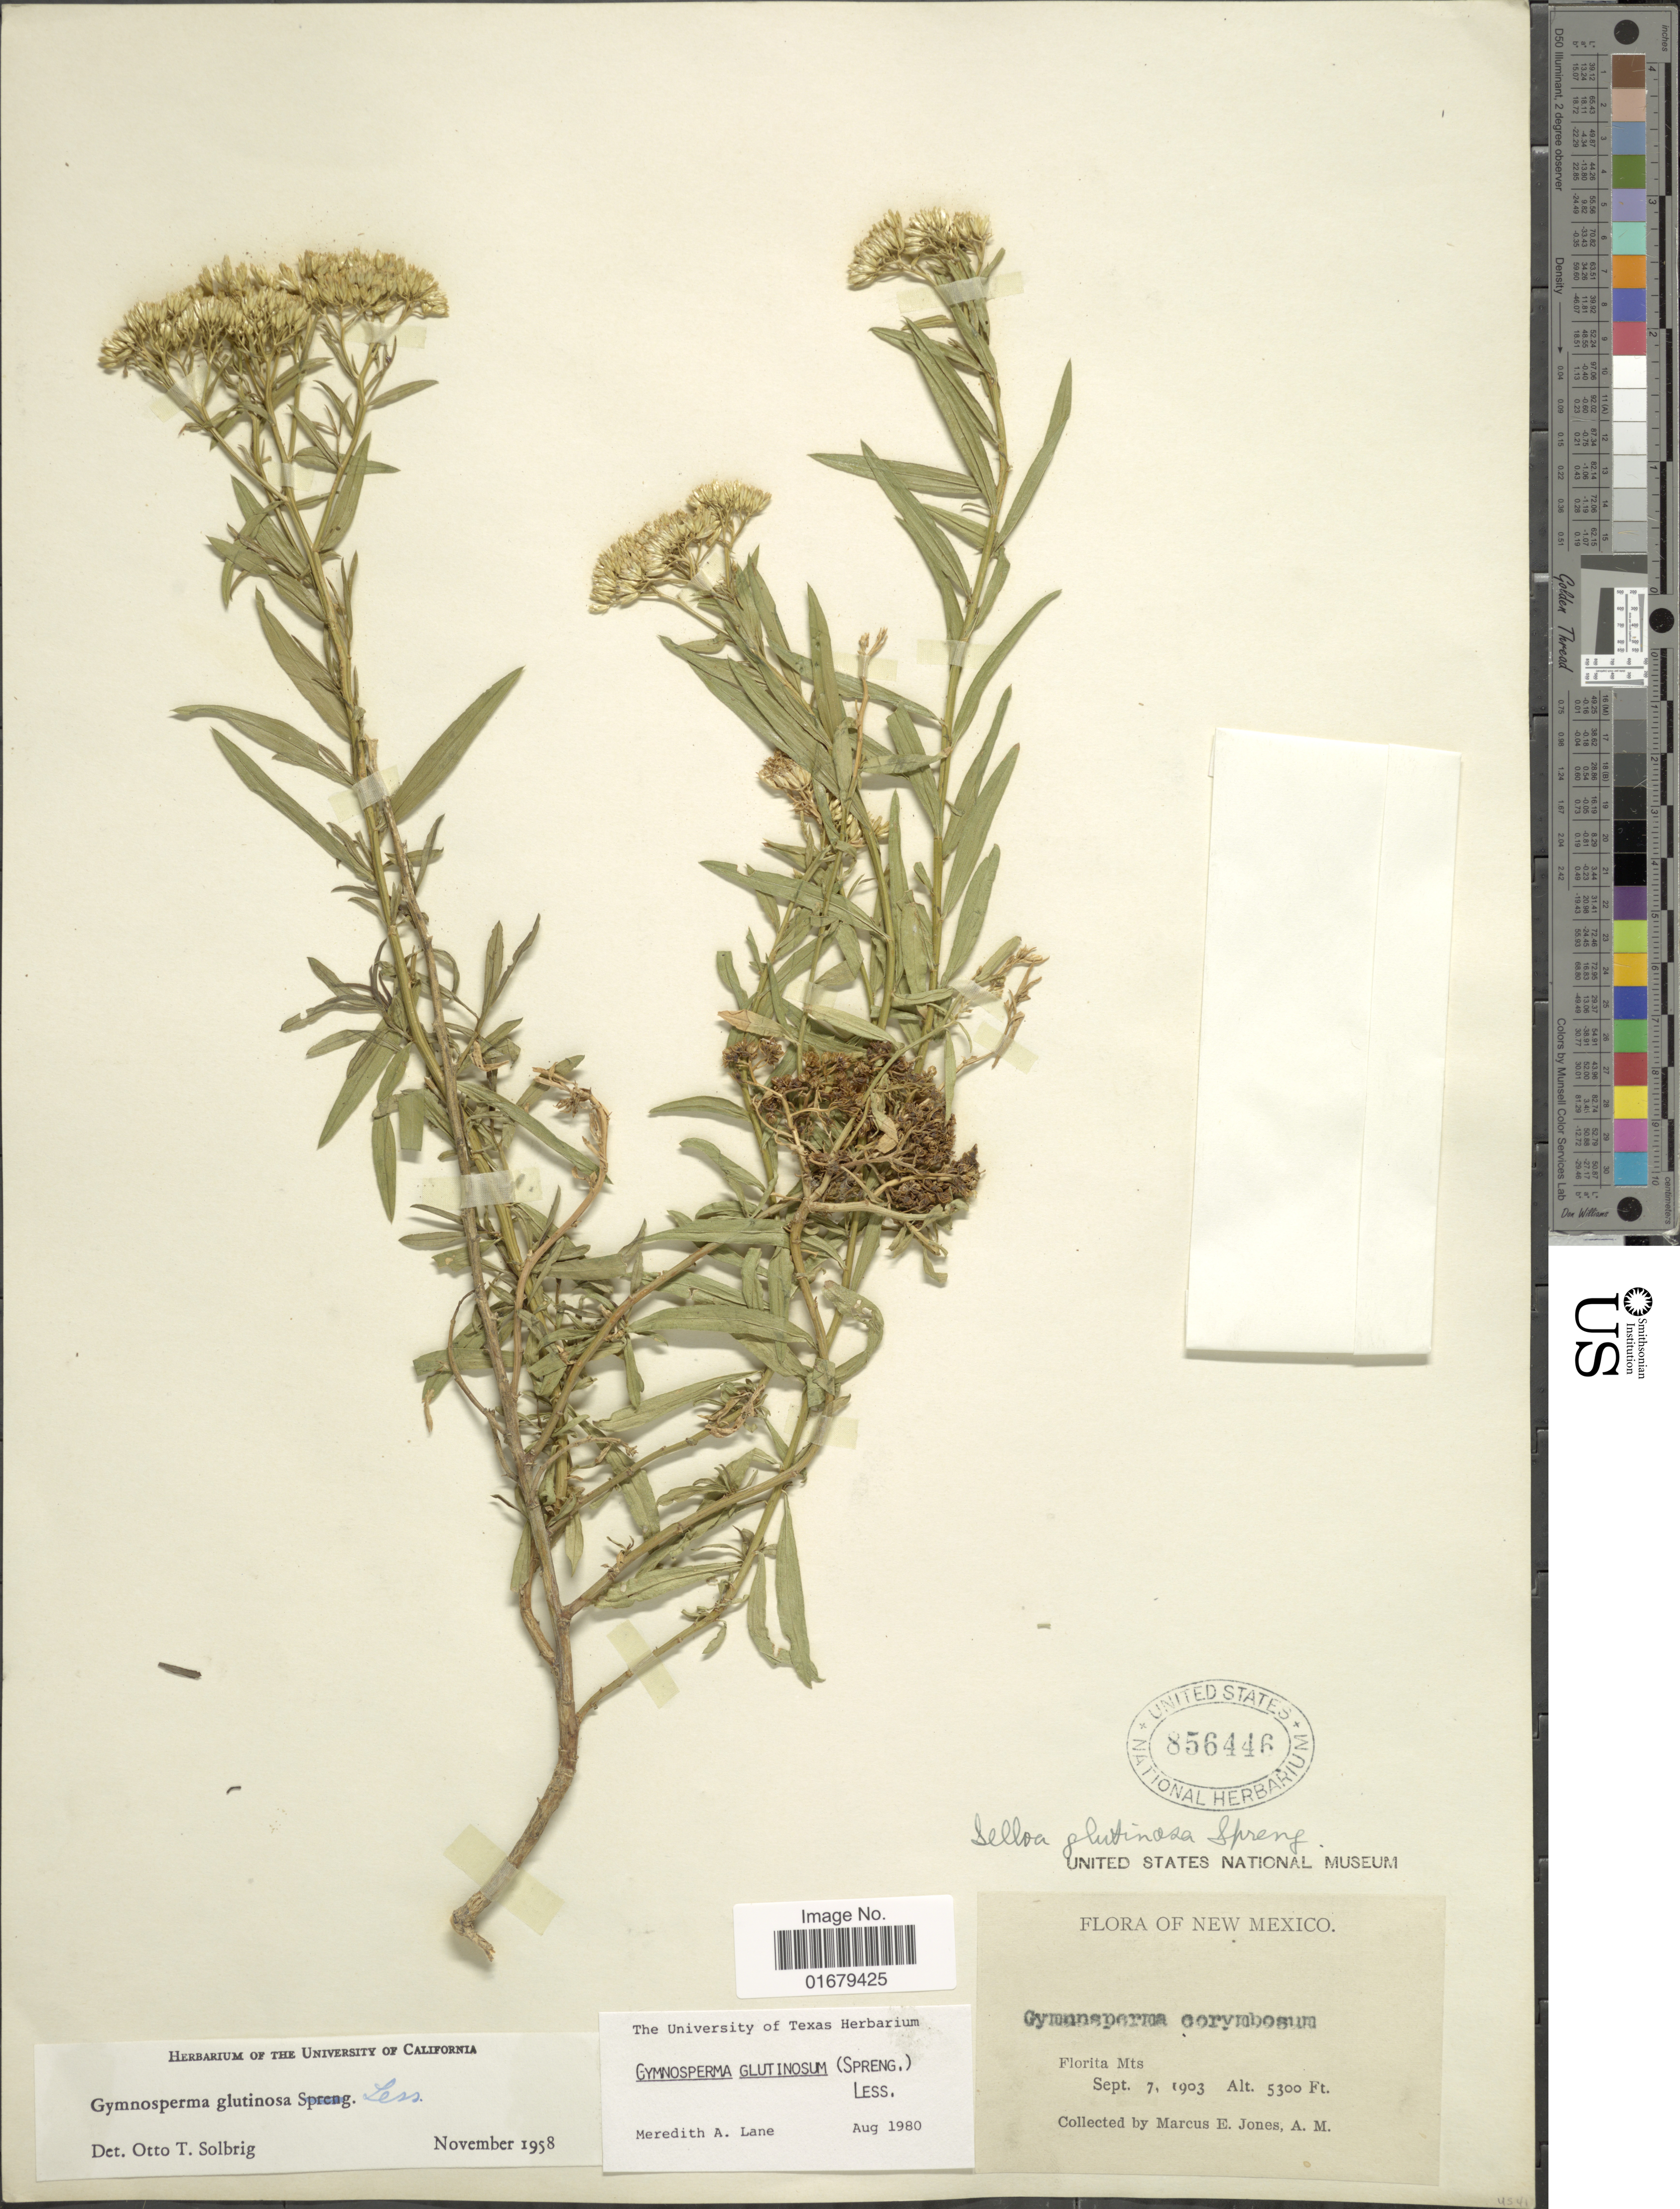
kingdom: Plantae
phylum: Tracheophyta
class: Magnoliopsida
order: Asterales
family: Asteraceae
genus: Gymnosperma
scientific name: Gymnosperma glutinosum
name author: (Spreng.) Less.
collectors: M. E. Jones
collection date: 1903-09-07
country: United States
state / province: New Mexico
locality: Florita Mts.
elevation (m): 1615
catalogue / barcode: US 856446